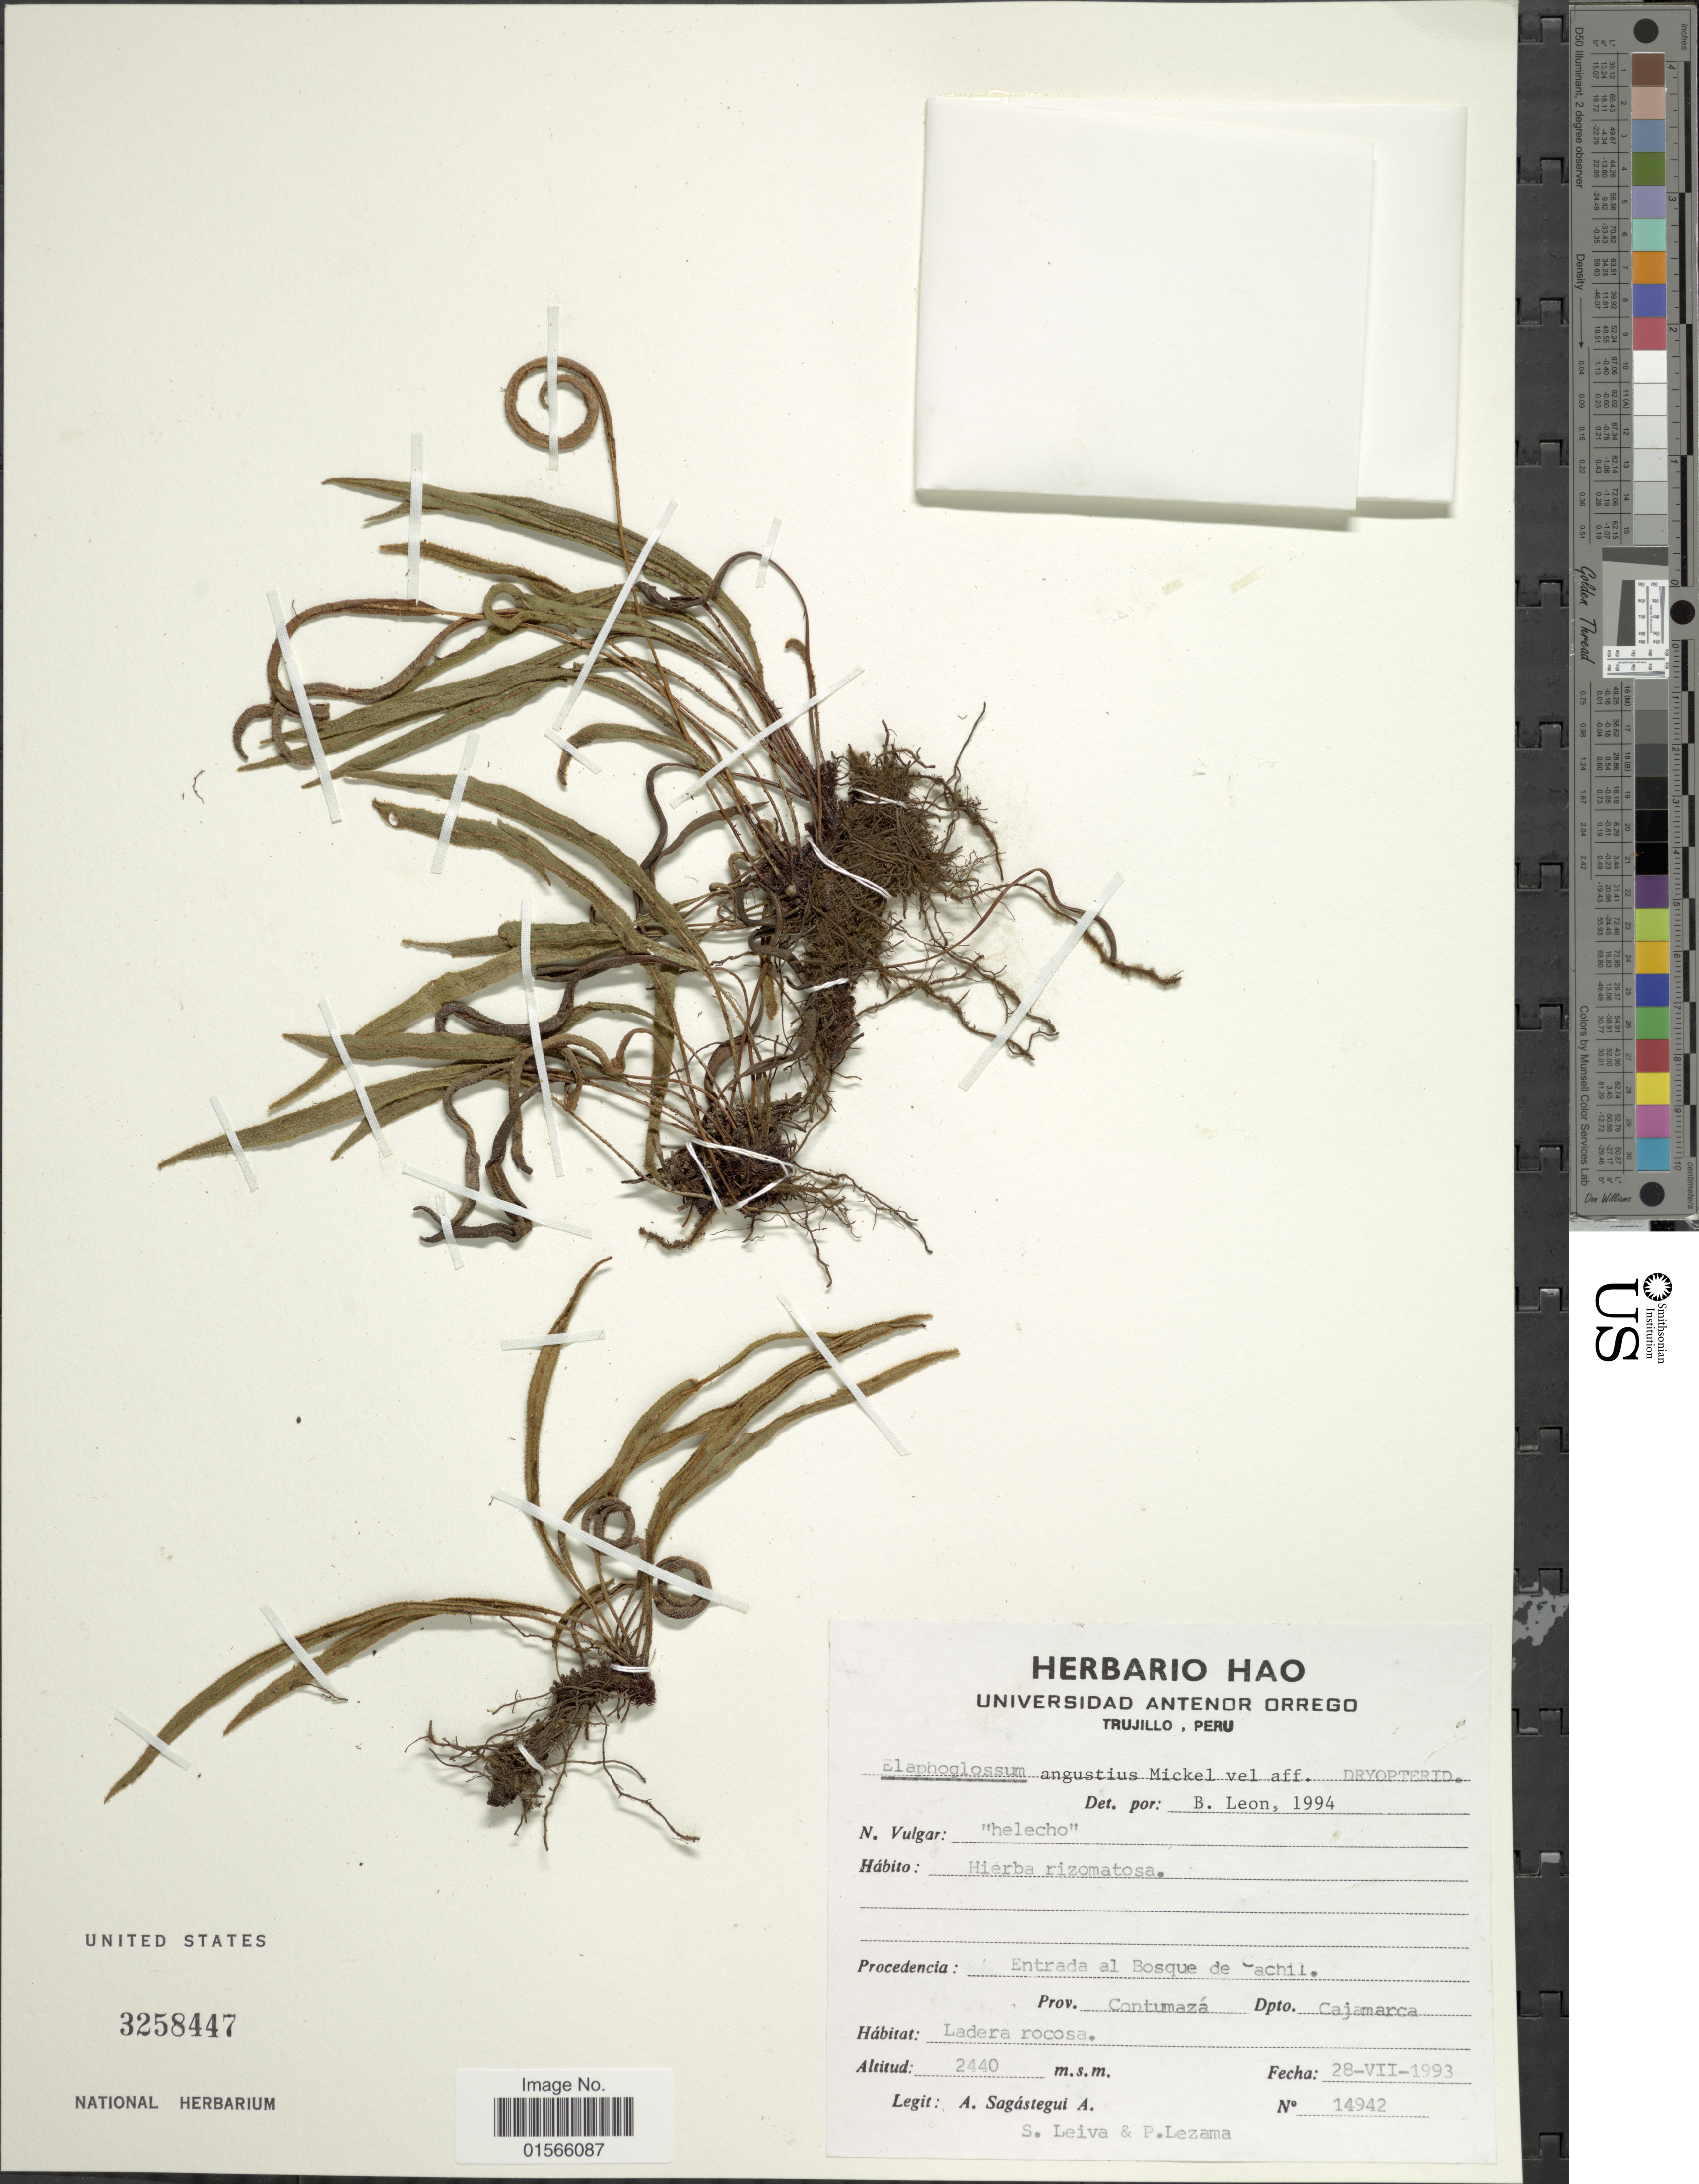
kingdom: Plantae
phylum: Tracheophyta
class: Polypodiopsida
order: Polypodiales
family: Dryopteridaceae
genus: Elaphoglossum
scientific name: Elaphoglossum angustius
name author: Mickel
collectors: A. Sagástegui A., S. Leiva & P. Lezama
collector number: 14942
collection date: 1993-07-28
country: Peru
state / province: Cajamarca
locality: Entrada al Bosque de Cachil., prov. Contumazá, Dpto Cajamarca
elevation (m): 2440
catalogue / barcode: US 3258447